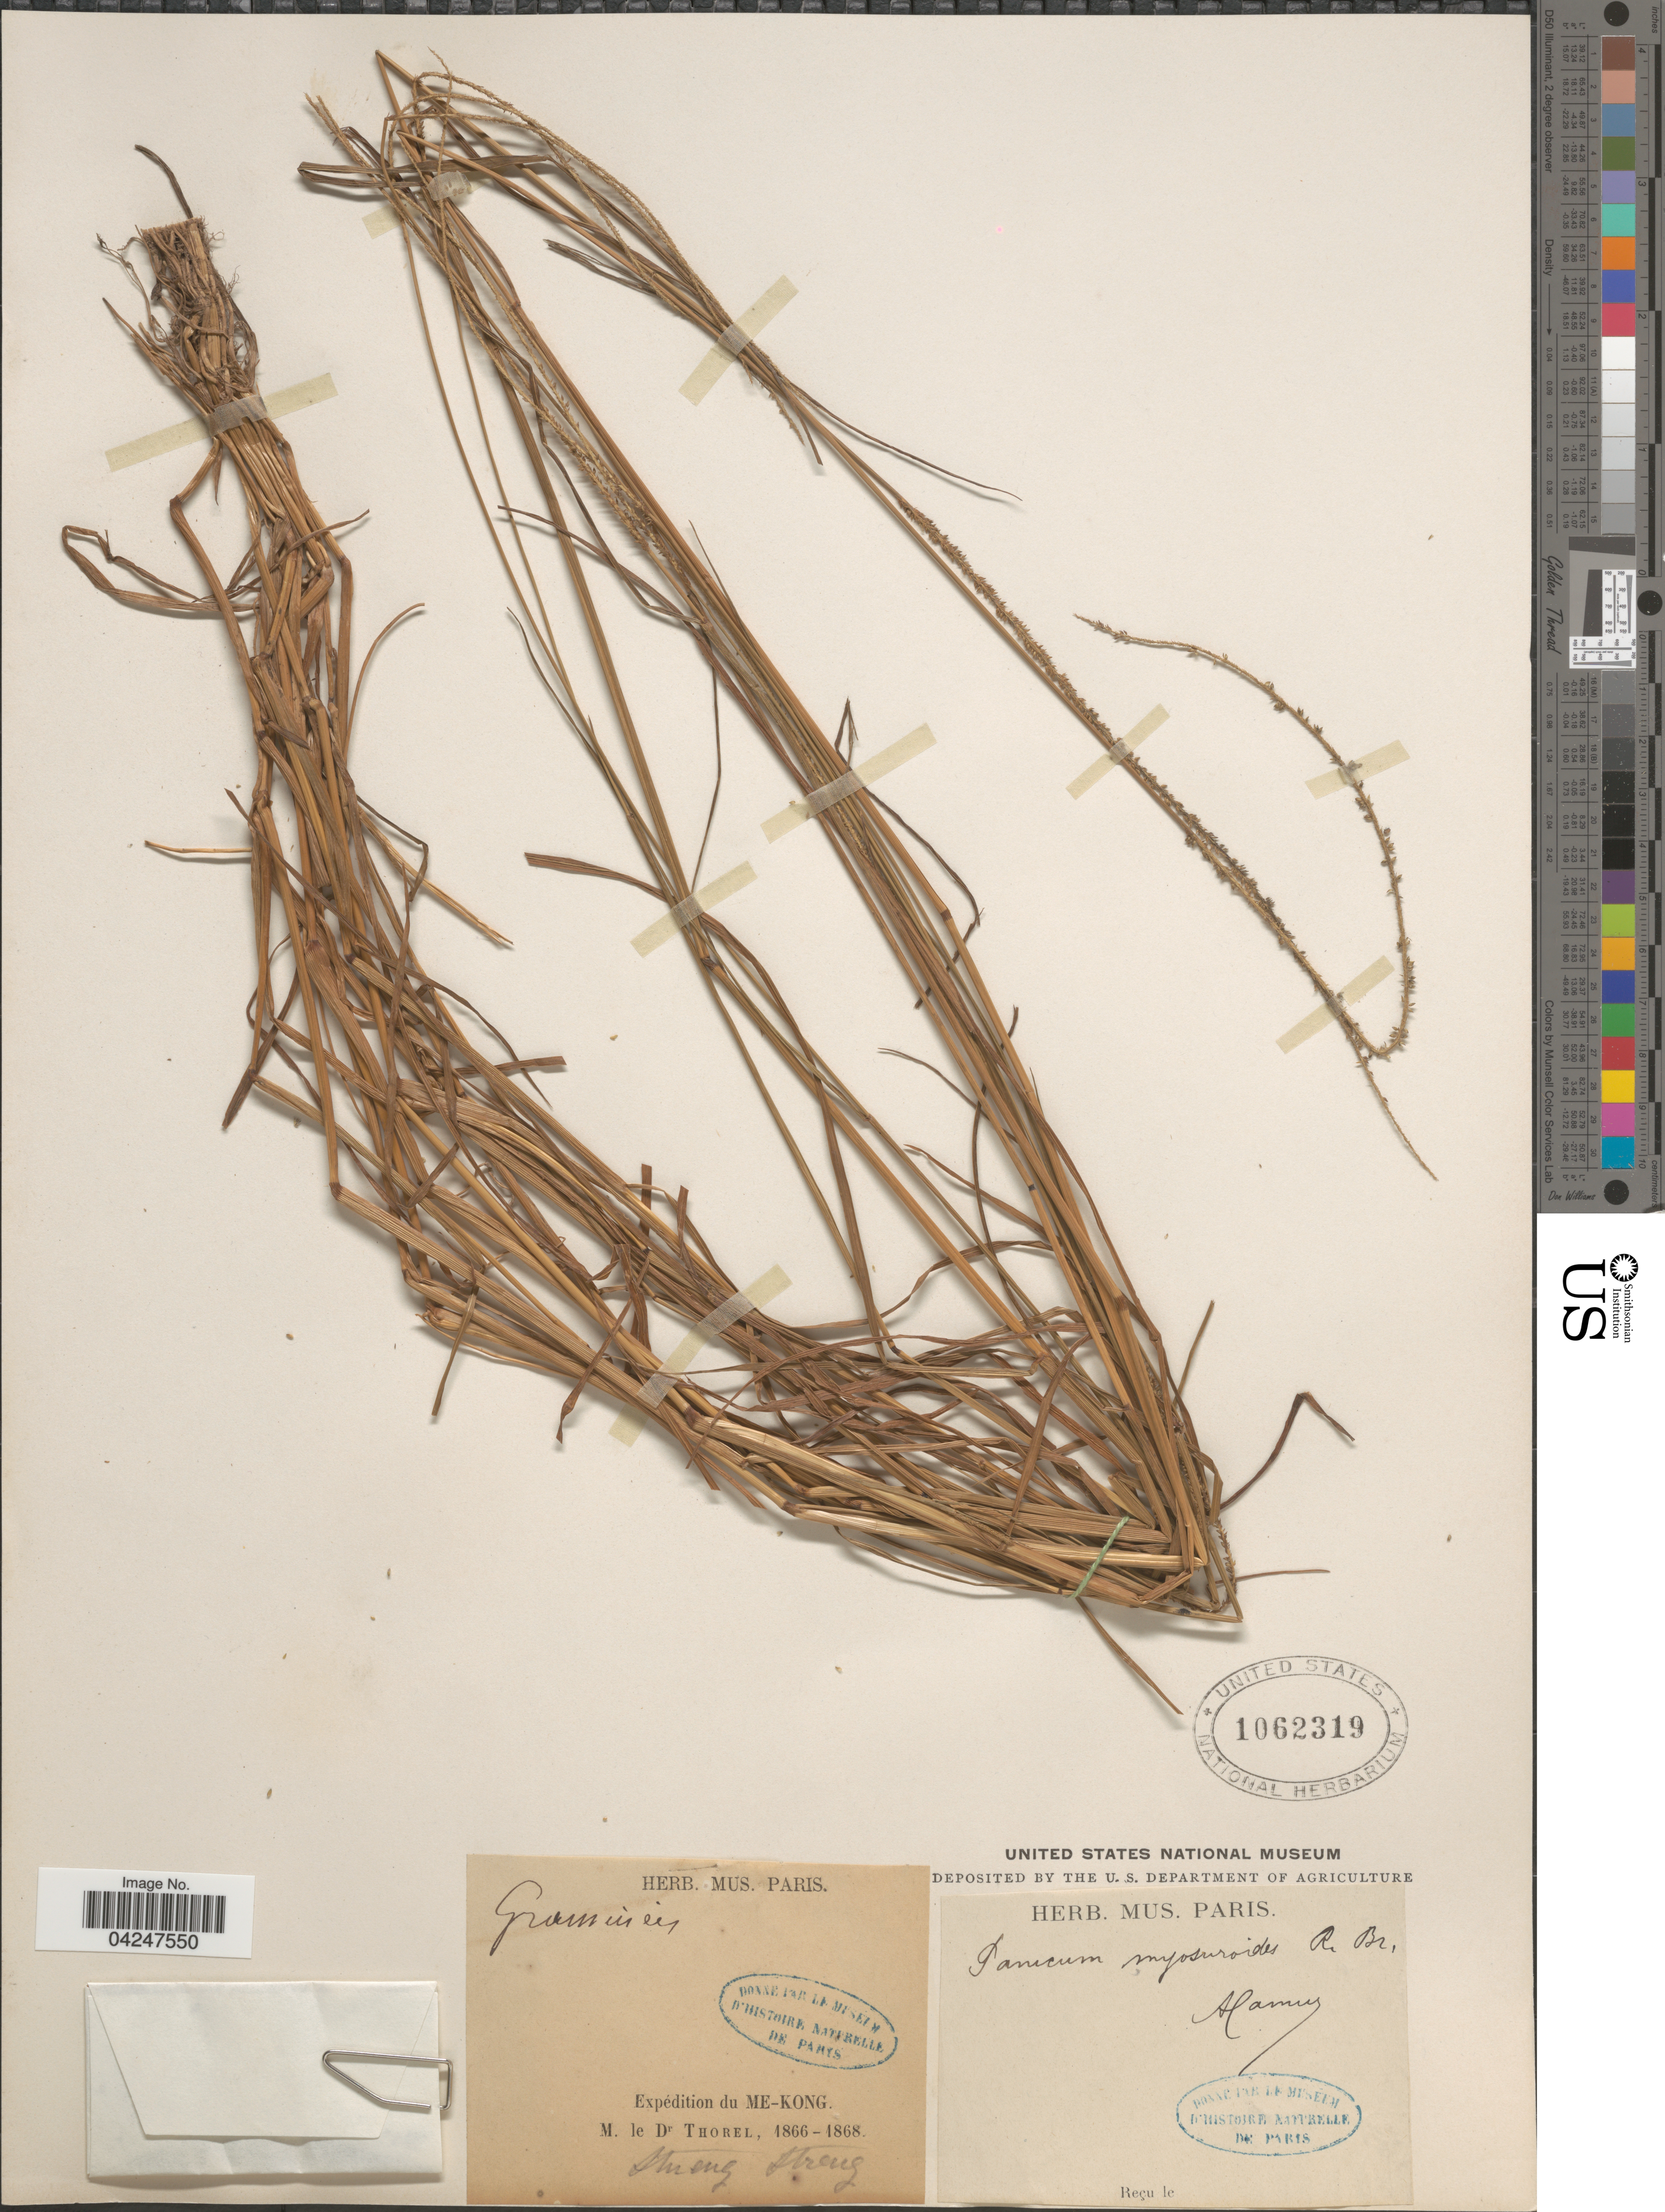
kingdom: Plantae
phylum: Tracheophyta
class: Liliopsida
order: Poales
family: Poaceae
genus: Sacciolepis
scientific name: Sacciolepis myosuroides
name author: (R. Br.) Chase ex E.G. Camus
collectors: M. de Thorel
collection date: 1866/1868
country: Vietnam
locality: Expédition du Me-Kong.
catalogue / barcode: US 1062319